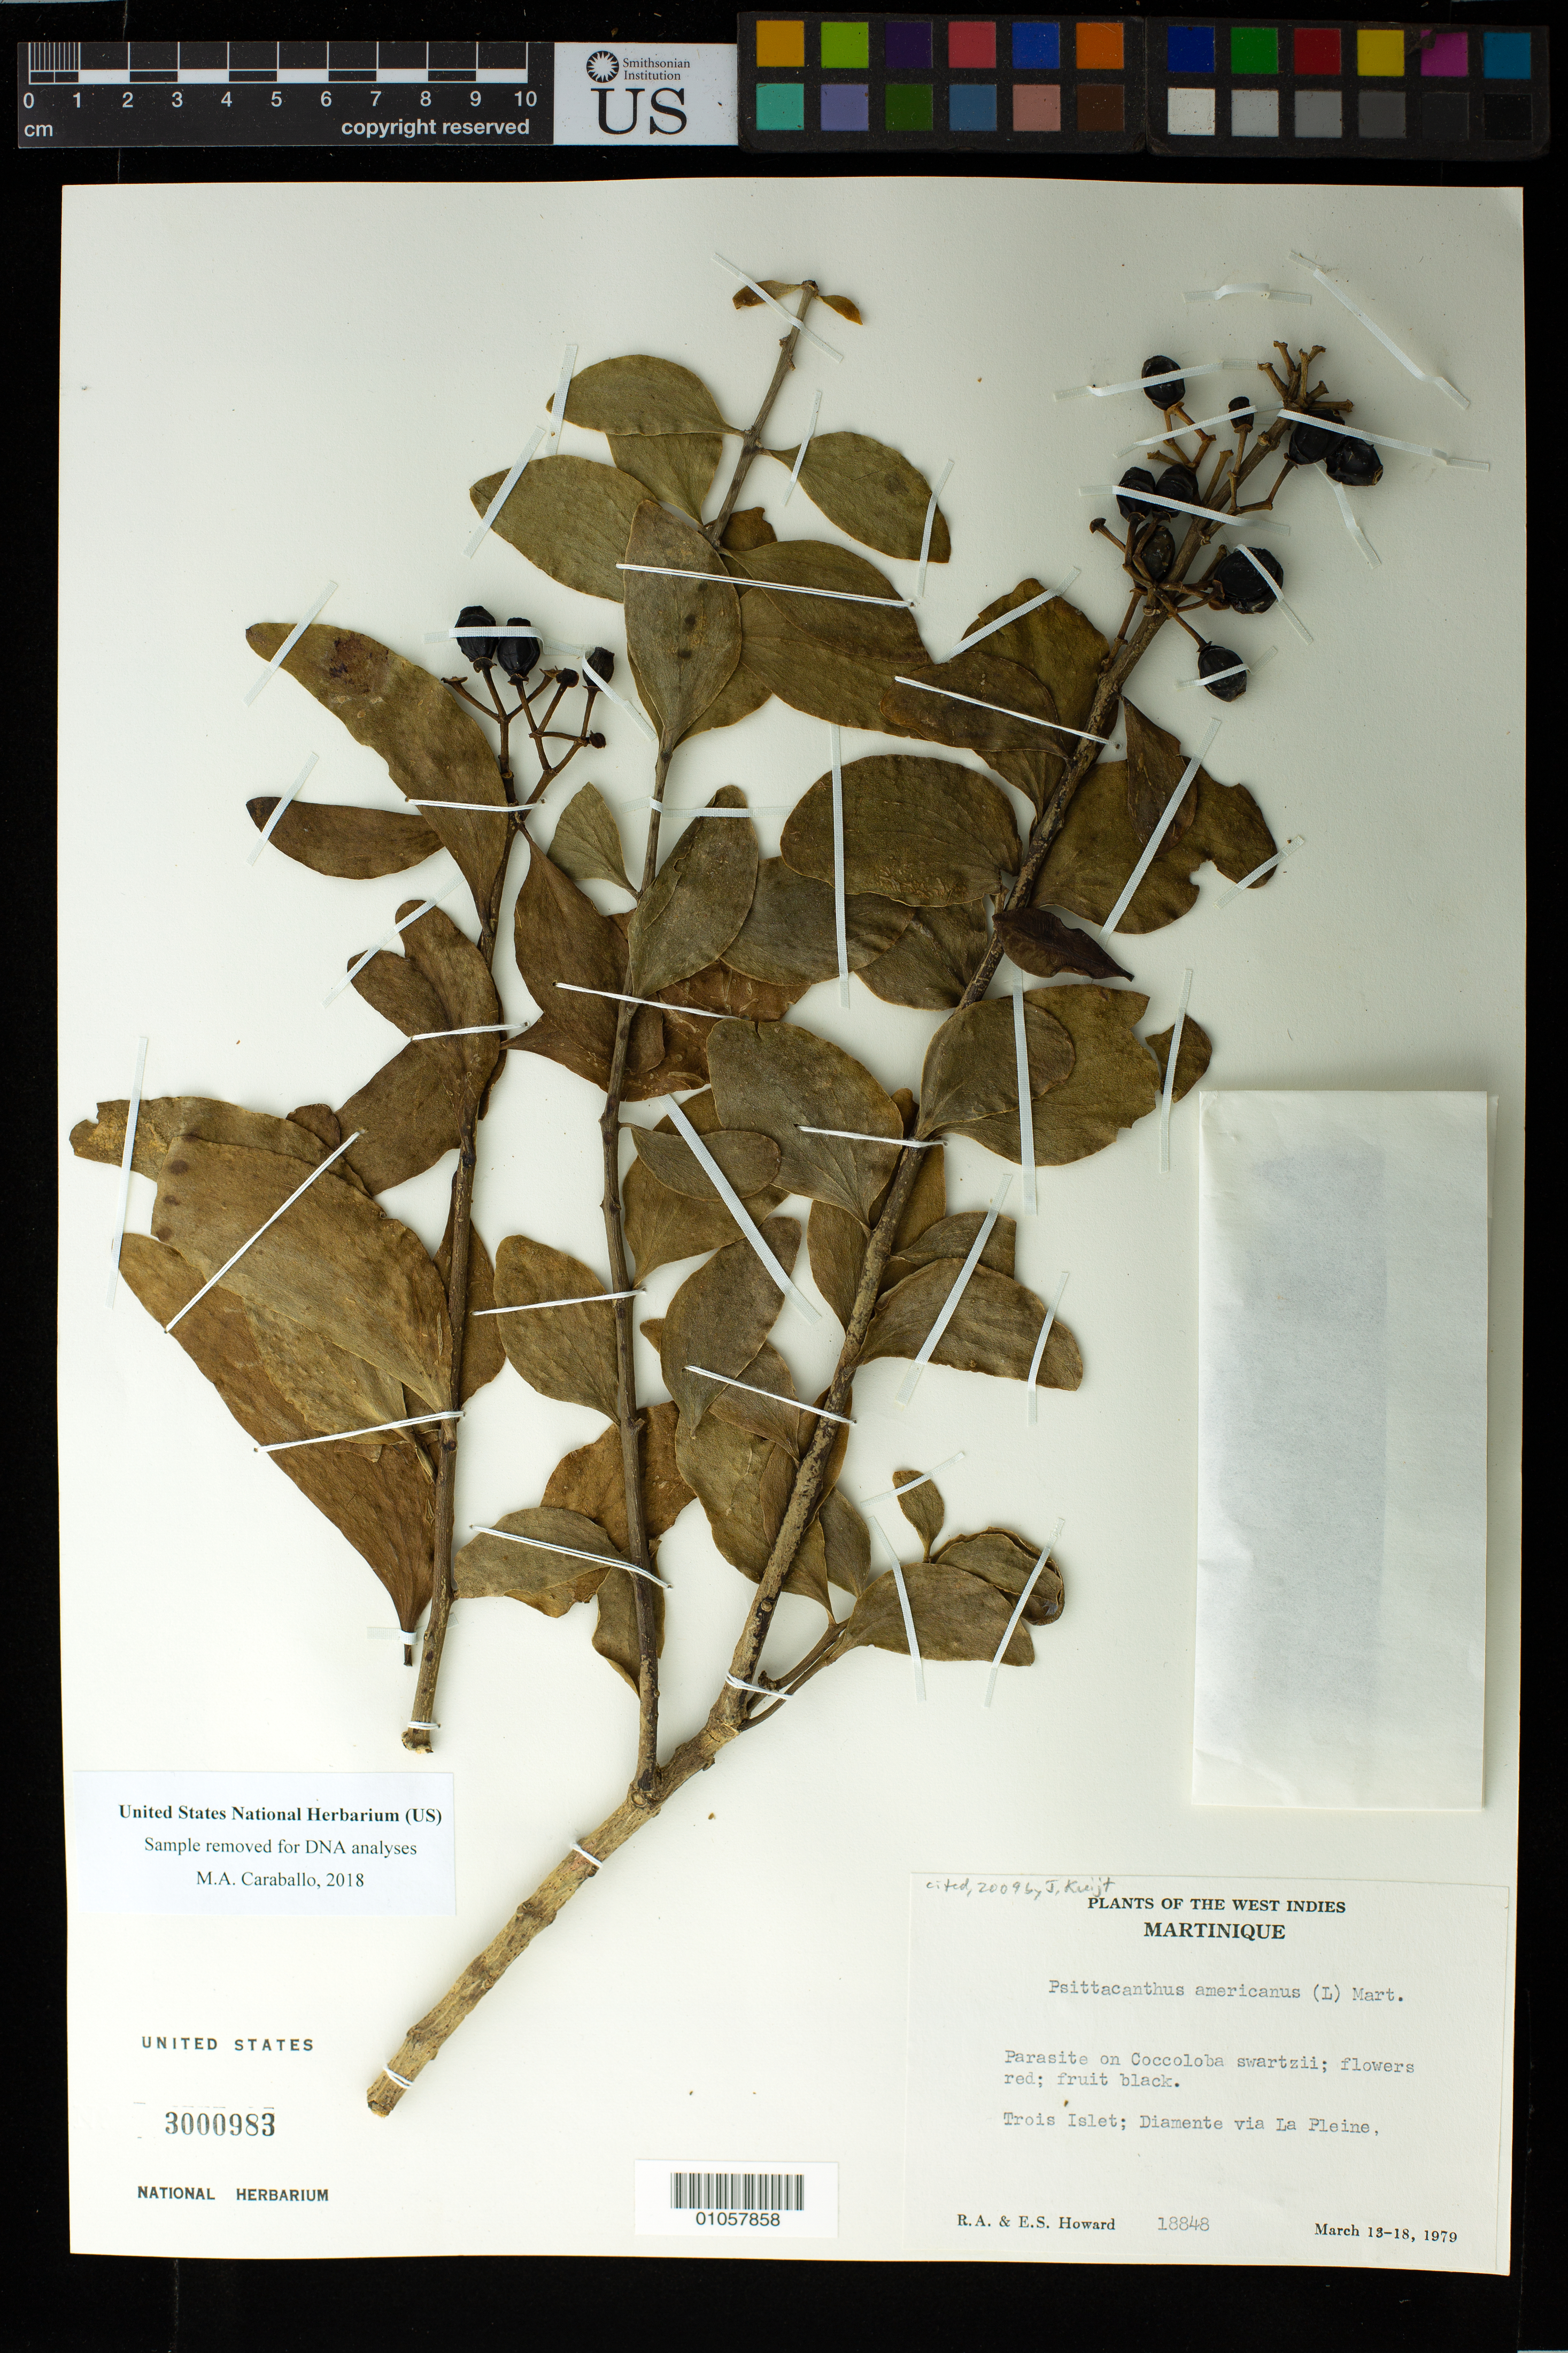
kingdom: Plantae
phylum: Tracheophyta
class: Magnoliopsida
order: Dipsacales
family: Caprifoliaceae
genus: Psitticanthus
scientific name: Psitticanthus americanus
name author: Mart.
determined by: Kuijt, Job, (CANADA)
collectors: R. A. Howard & E. S. Howard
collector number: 18848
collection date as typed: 13 Mar 1979 to 18 Mar 1979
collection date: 1979-03-13/1979-03-18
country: Martinique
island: Martinique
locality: Trois islet; Diamente via La Pleine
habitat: Parasite on Coccoloba swartzii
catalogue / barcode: US 3000983